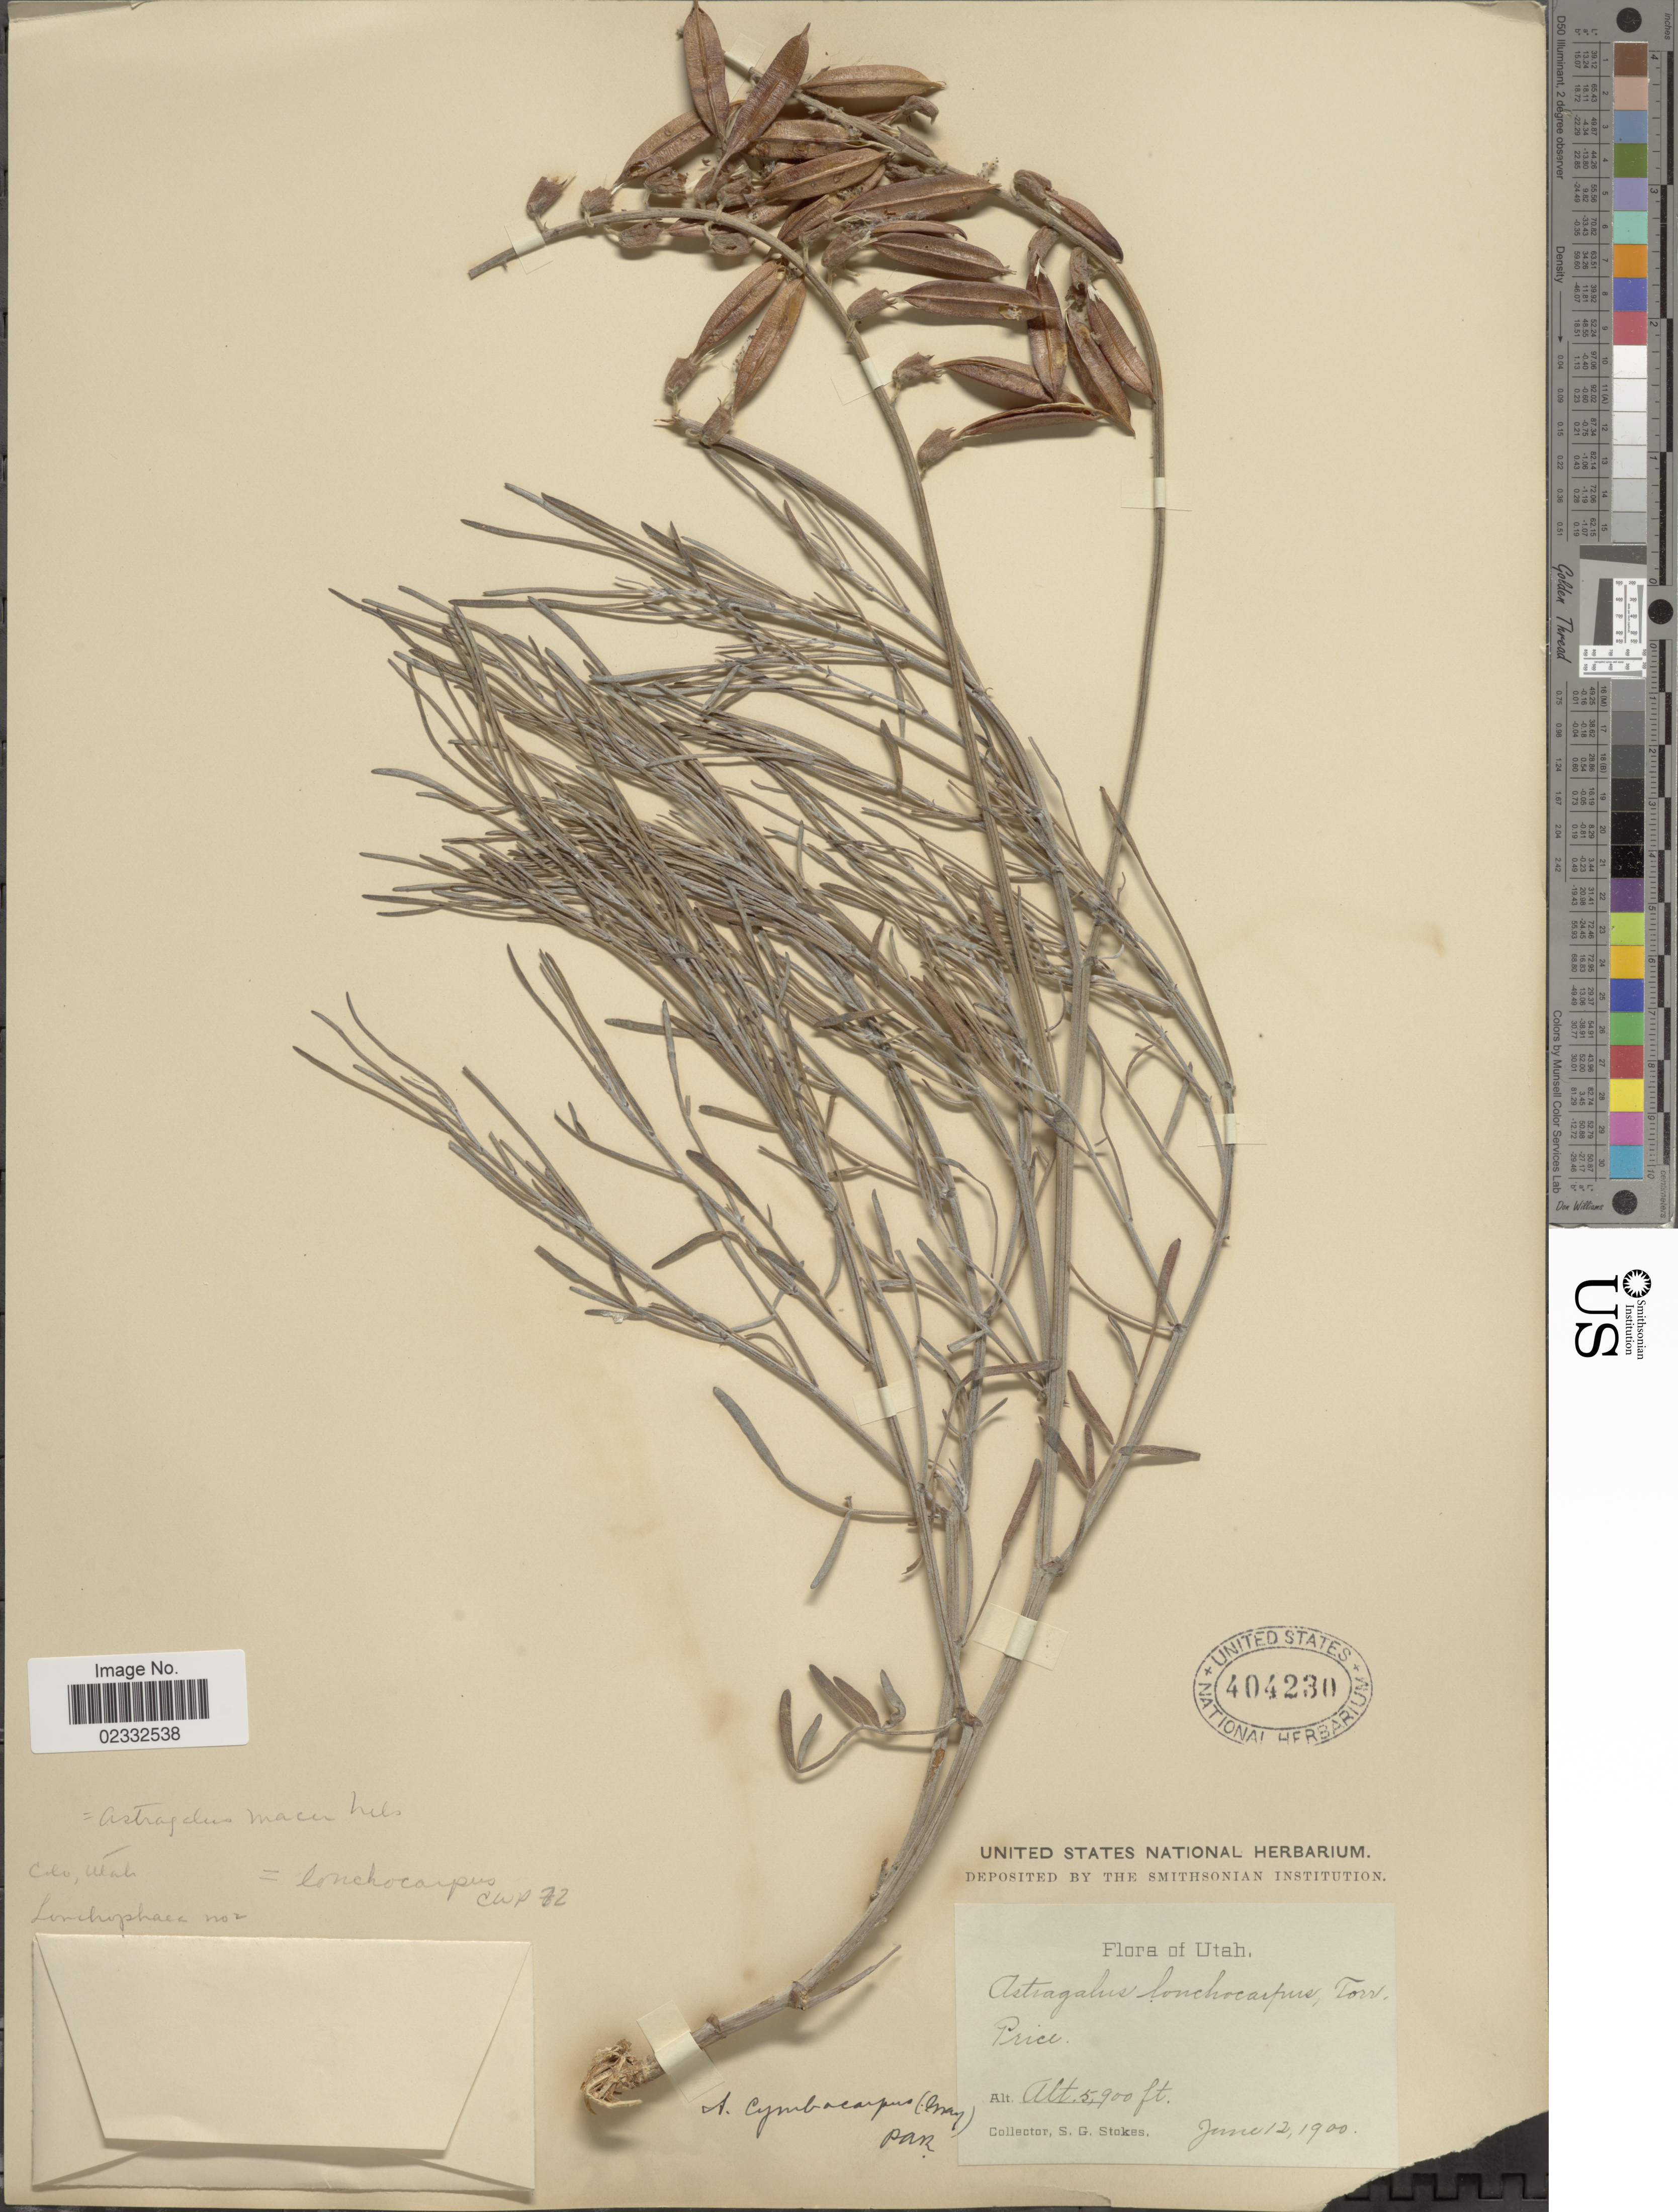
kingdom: Plantae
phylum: Tracheophyta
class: Magnoliopsida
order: Fabales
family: Fabaceae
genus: Astragalus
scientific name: Astragalus lonchocarpus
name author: Torr.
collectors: S. G. Stokes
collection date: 1900-06-12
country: United States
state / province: Utah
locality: Price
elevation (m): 1798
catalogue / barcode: US 404230